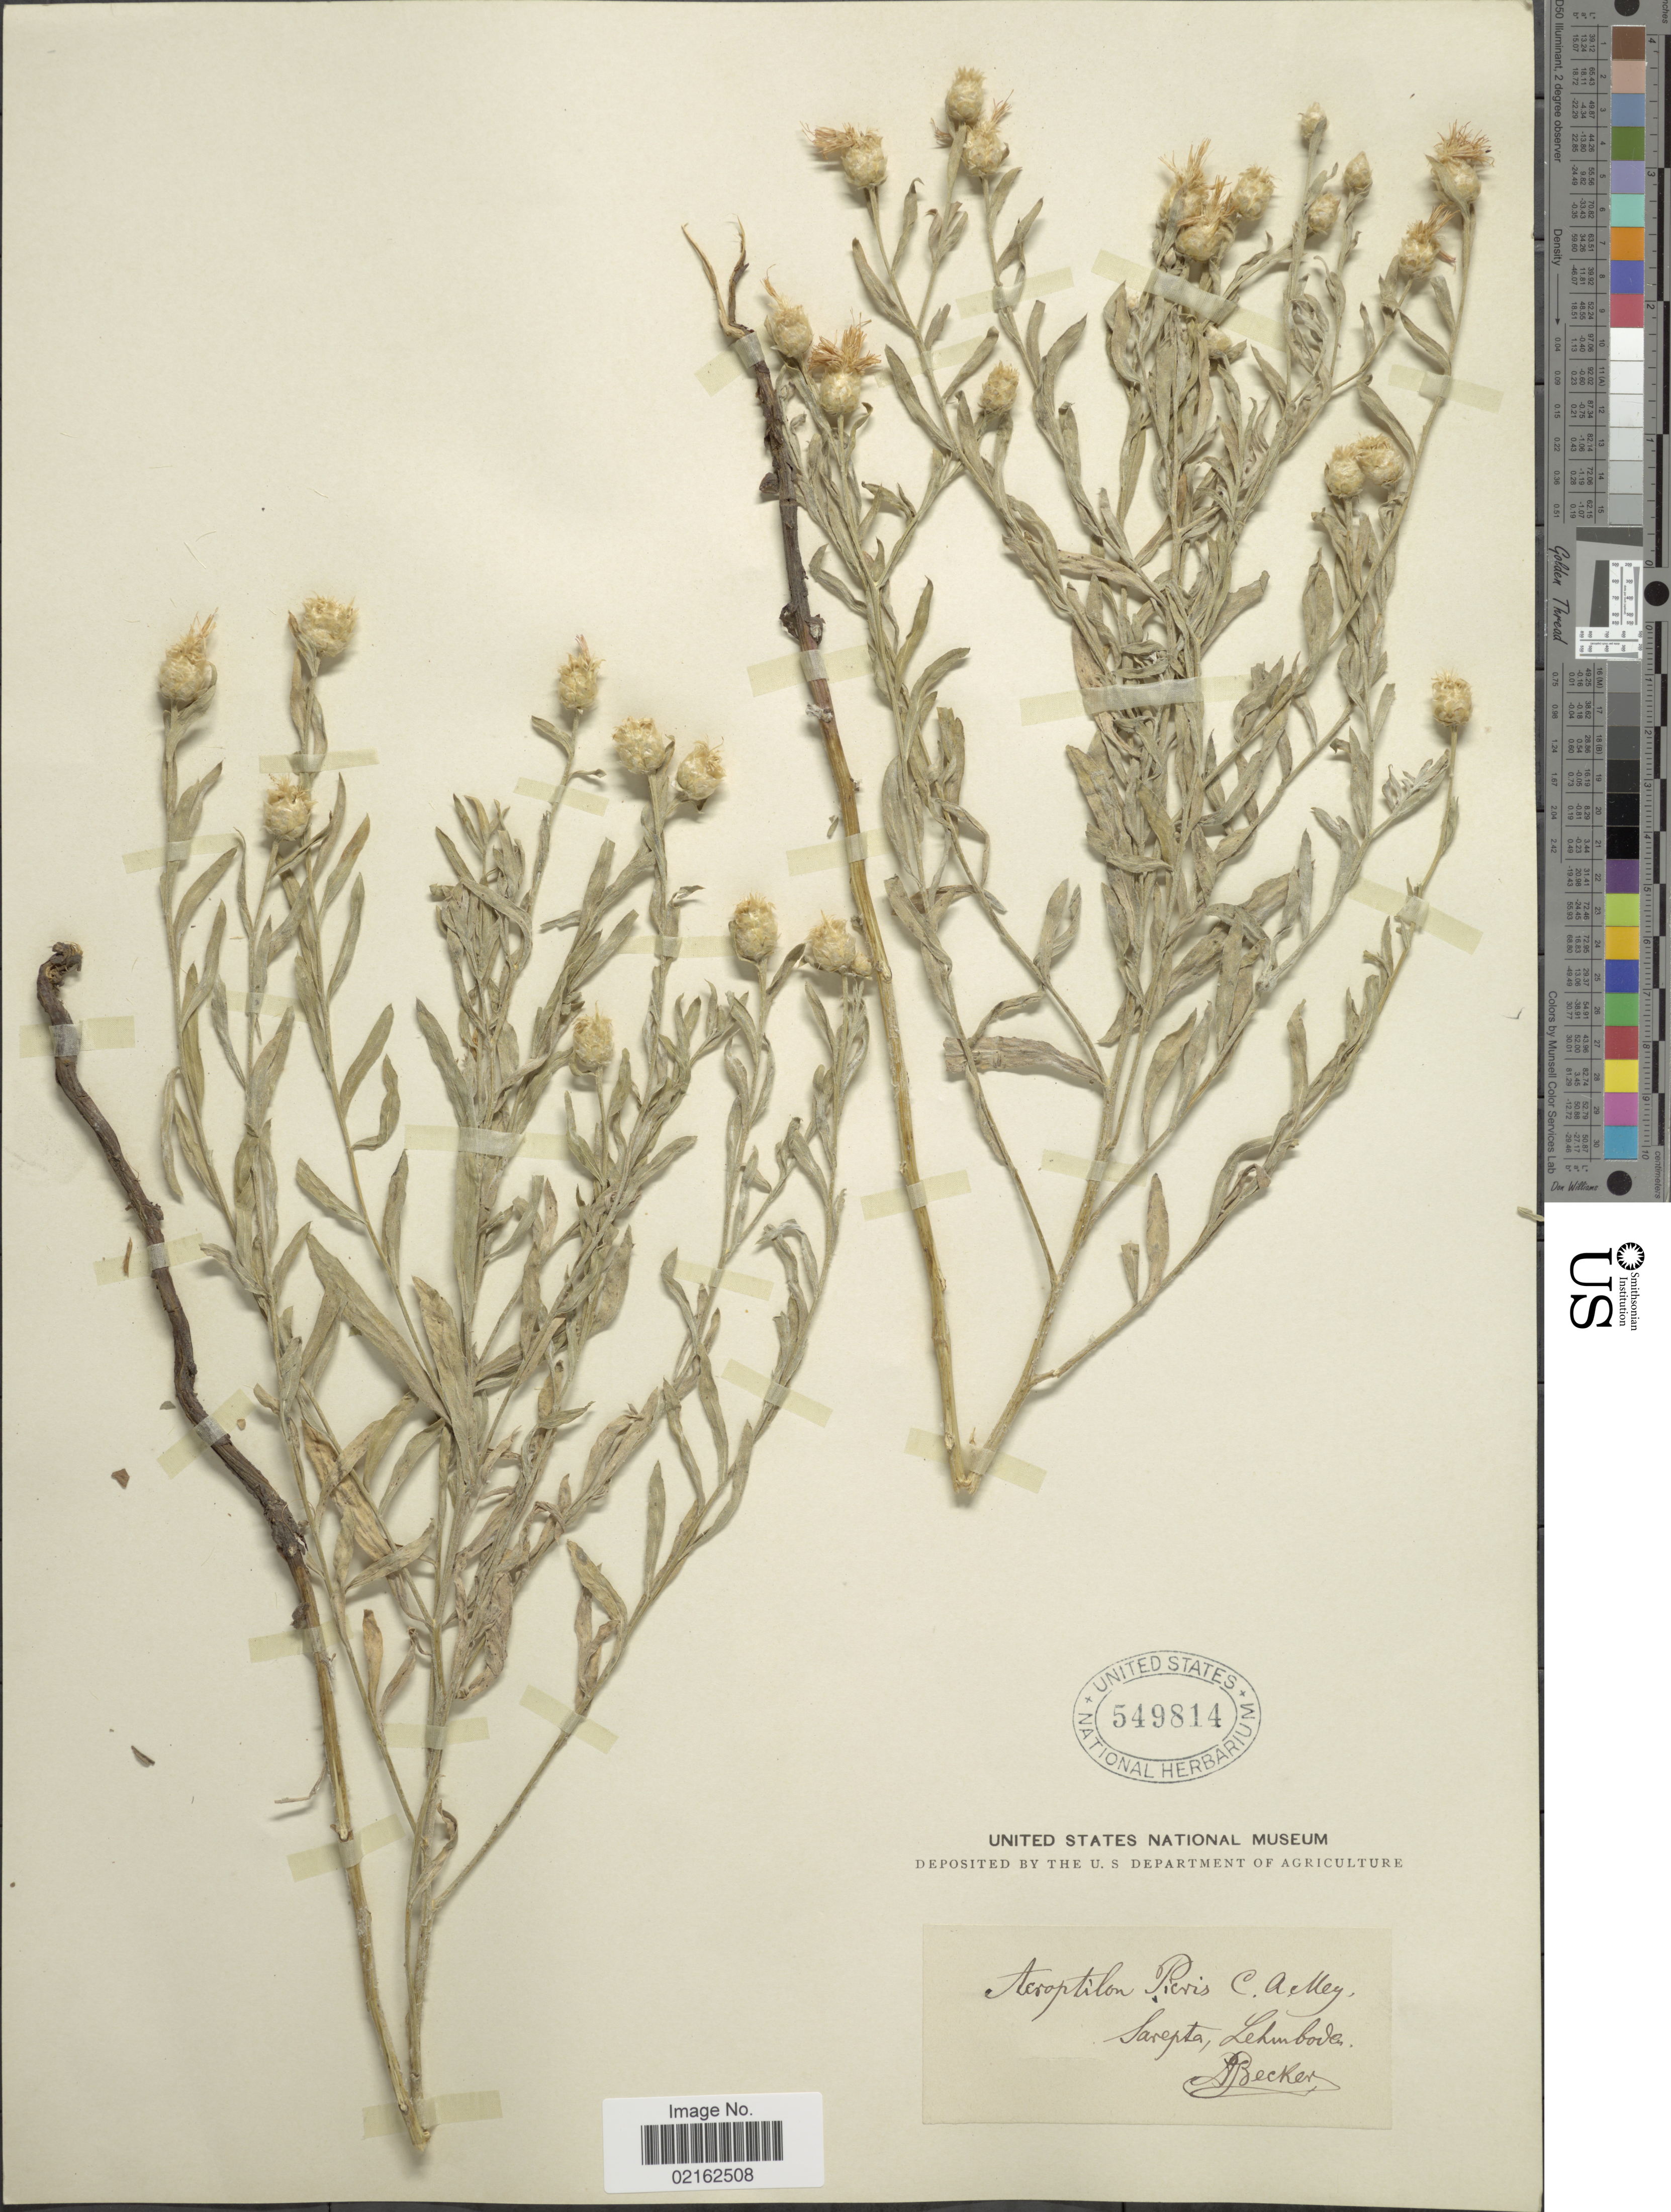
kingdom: Plantae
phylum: Tracheophyta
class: Magnoliopsida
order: Asterales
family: Asteraceae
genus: Acroptilon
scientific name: Acroptilon repens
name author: (L.) DC.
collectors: A. Becker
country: Russian Federation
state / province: Volgograd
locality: Sarepta, Lehmboden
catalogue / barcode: US 549814